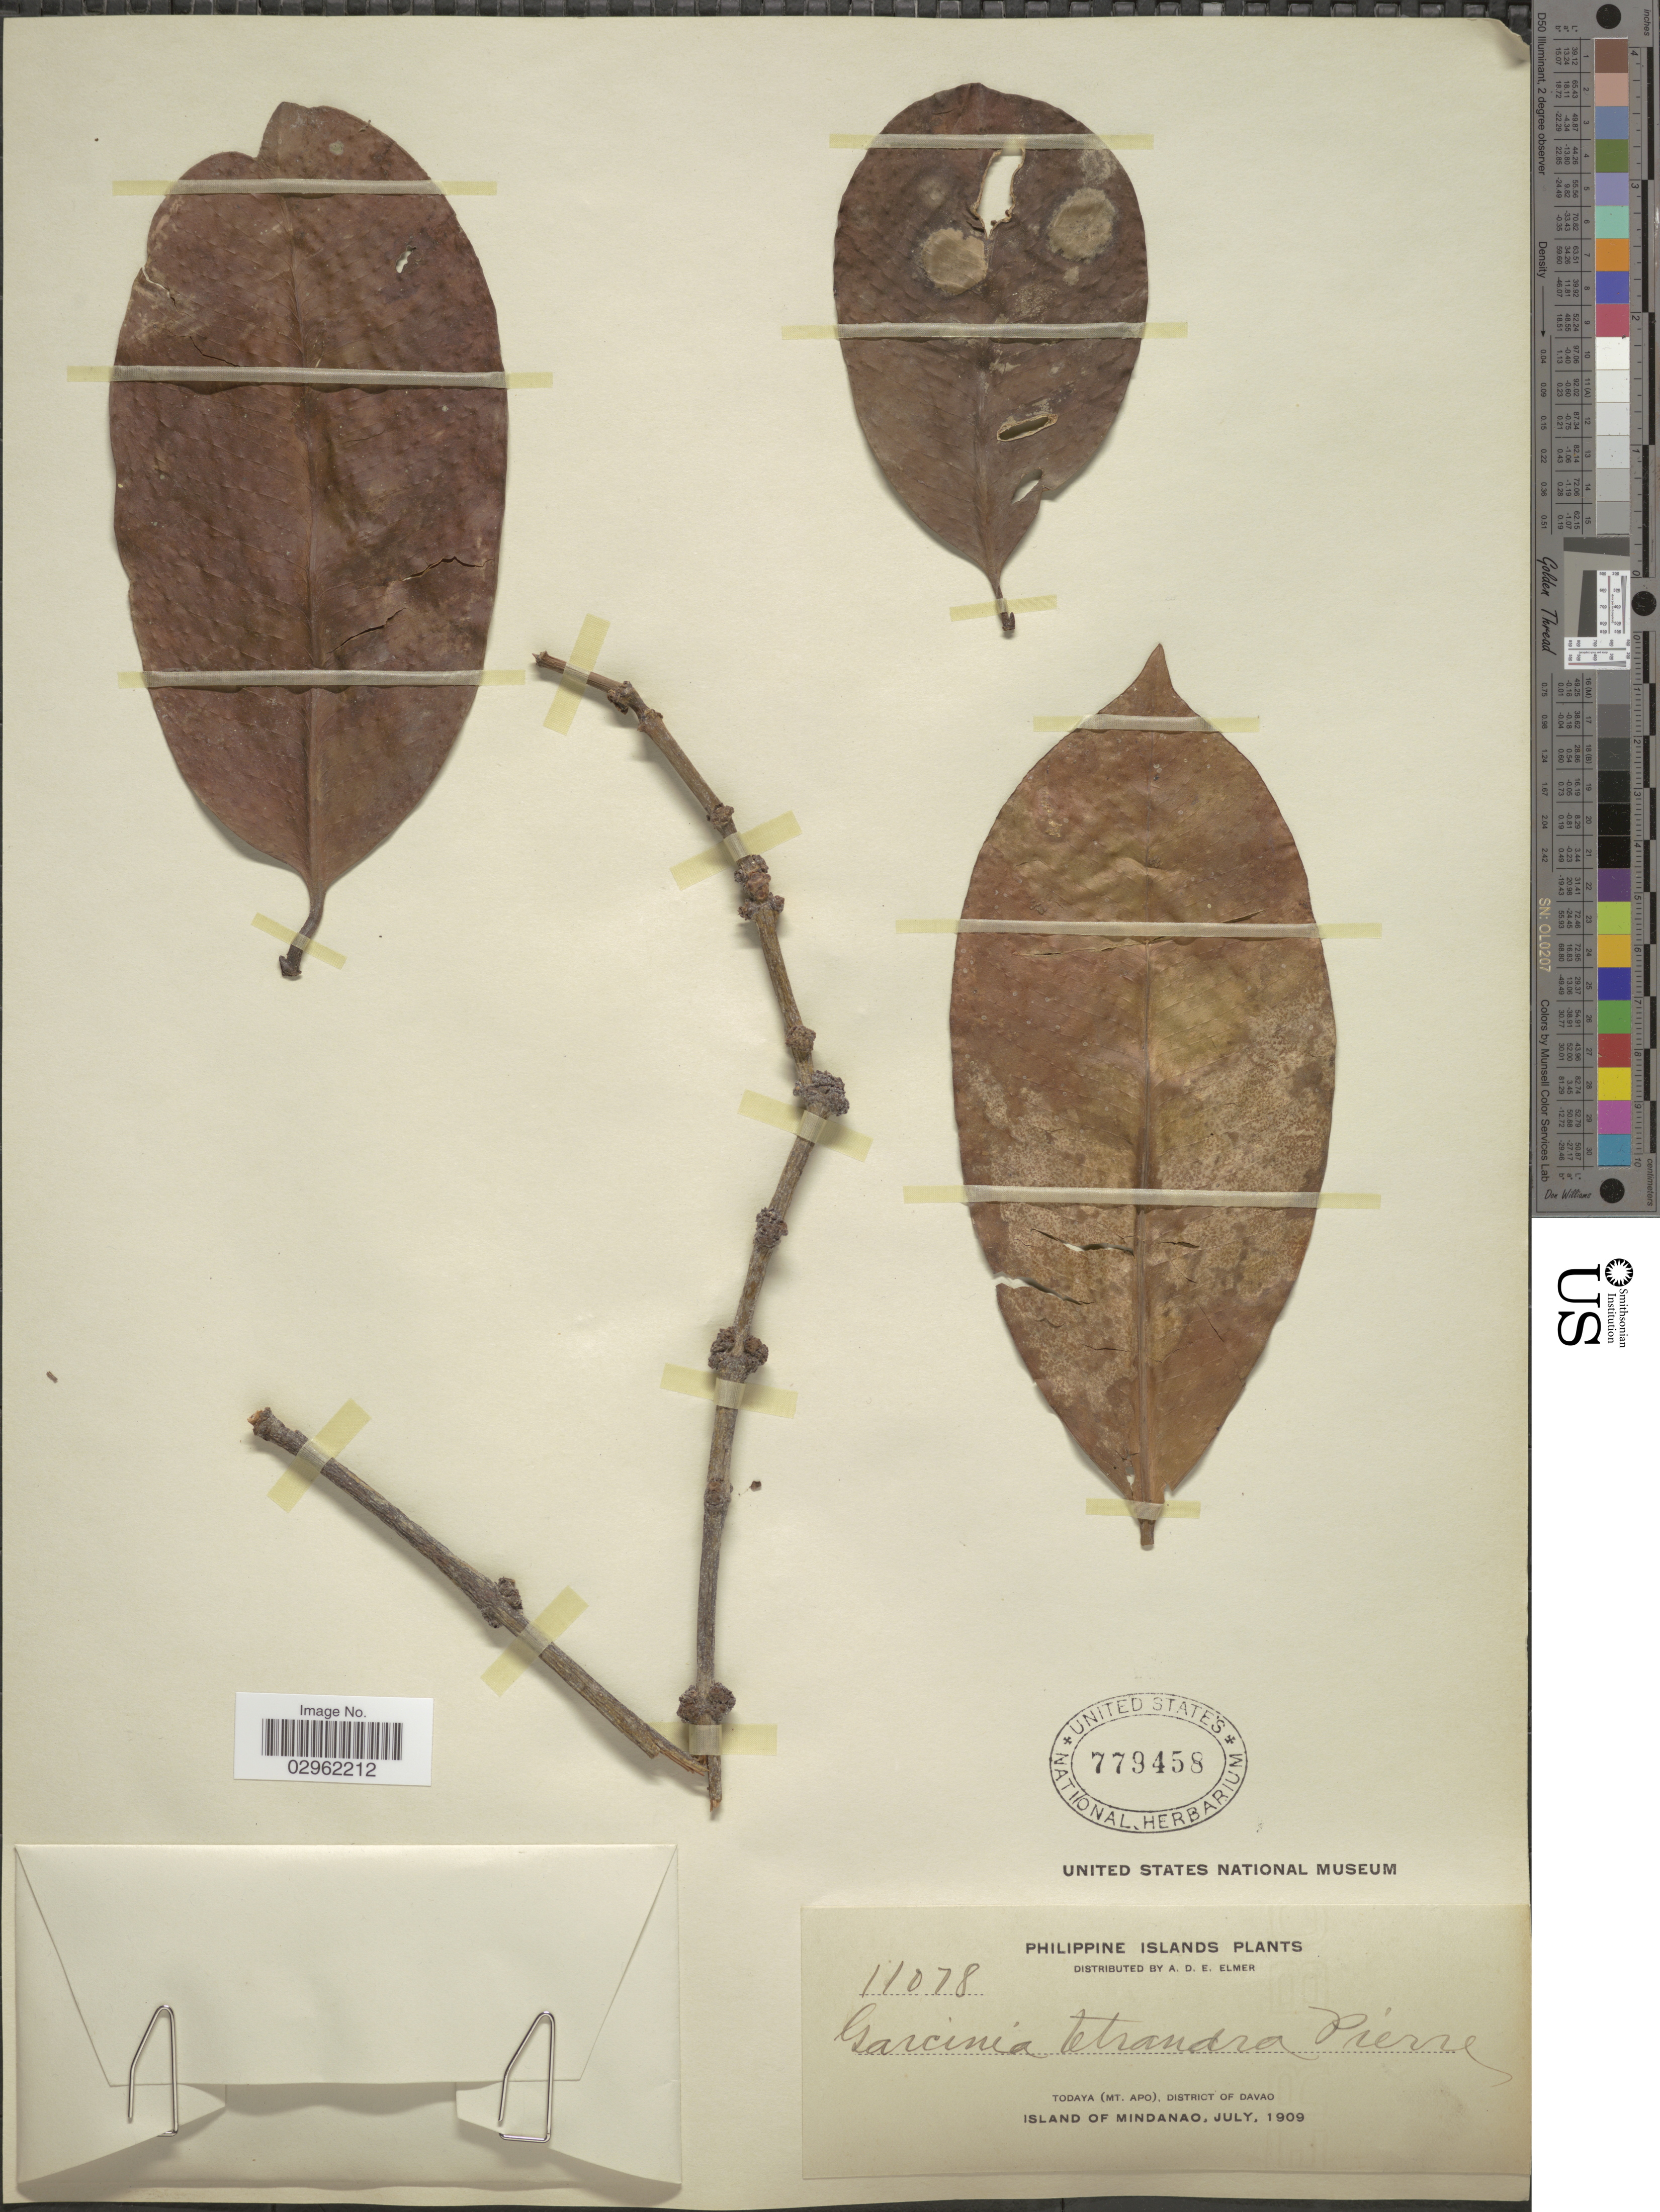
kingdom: Plantae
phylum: Tracheophyta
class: Magnoliopsida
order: Malpighiales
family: Clusiaceae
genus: Garcinia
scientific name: Garcinia tetrandra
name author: Pierre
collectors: A. D. E. Elmer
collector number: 11078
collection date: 1909-07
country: Philippines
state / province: Davao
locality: Todaya (Mt. Apo), District of Davao. Island of Mindanao.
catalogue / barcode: US 779458